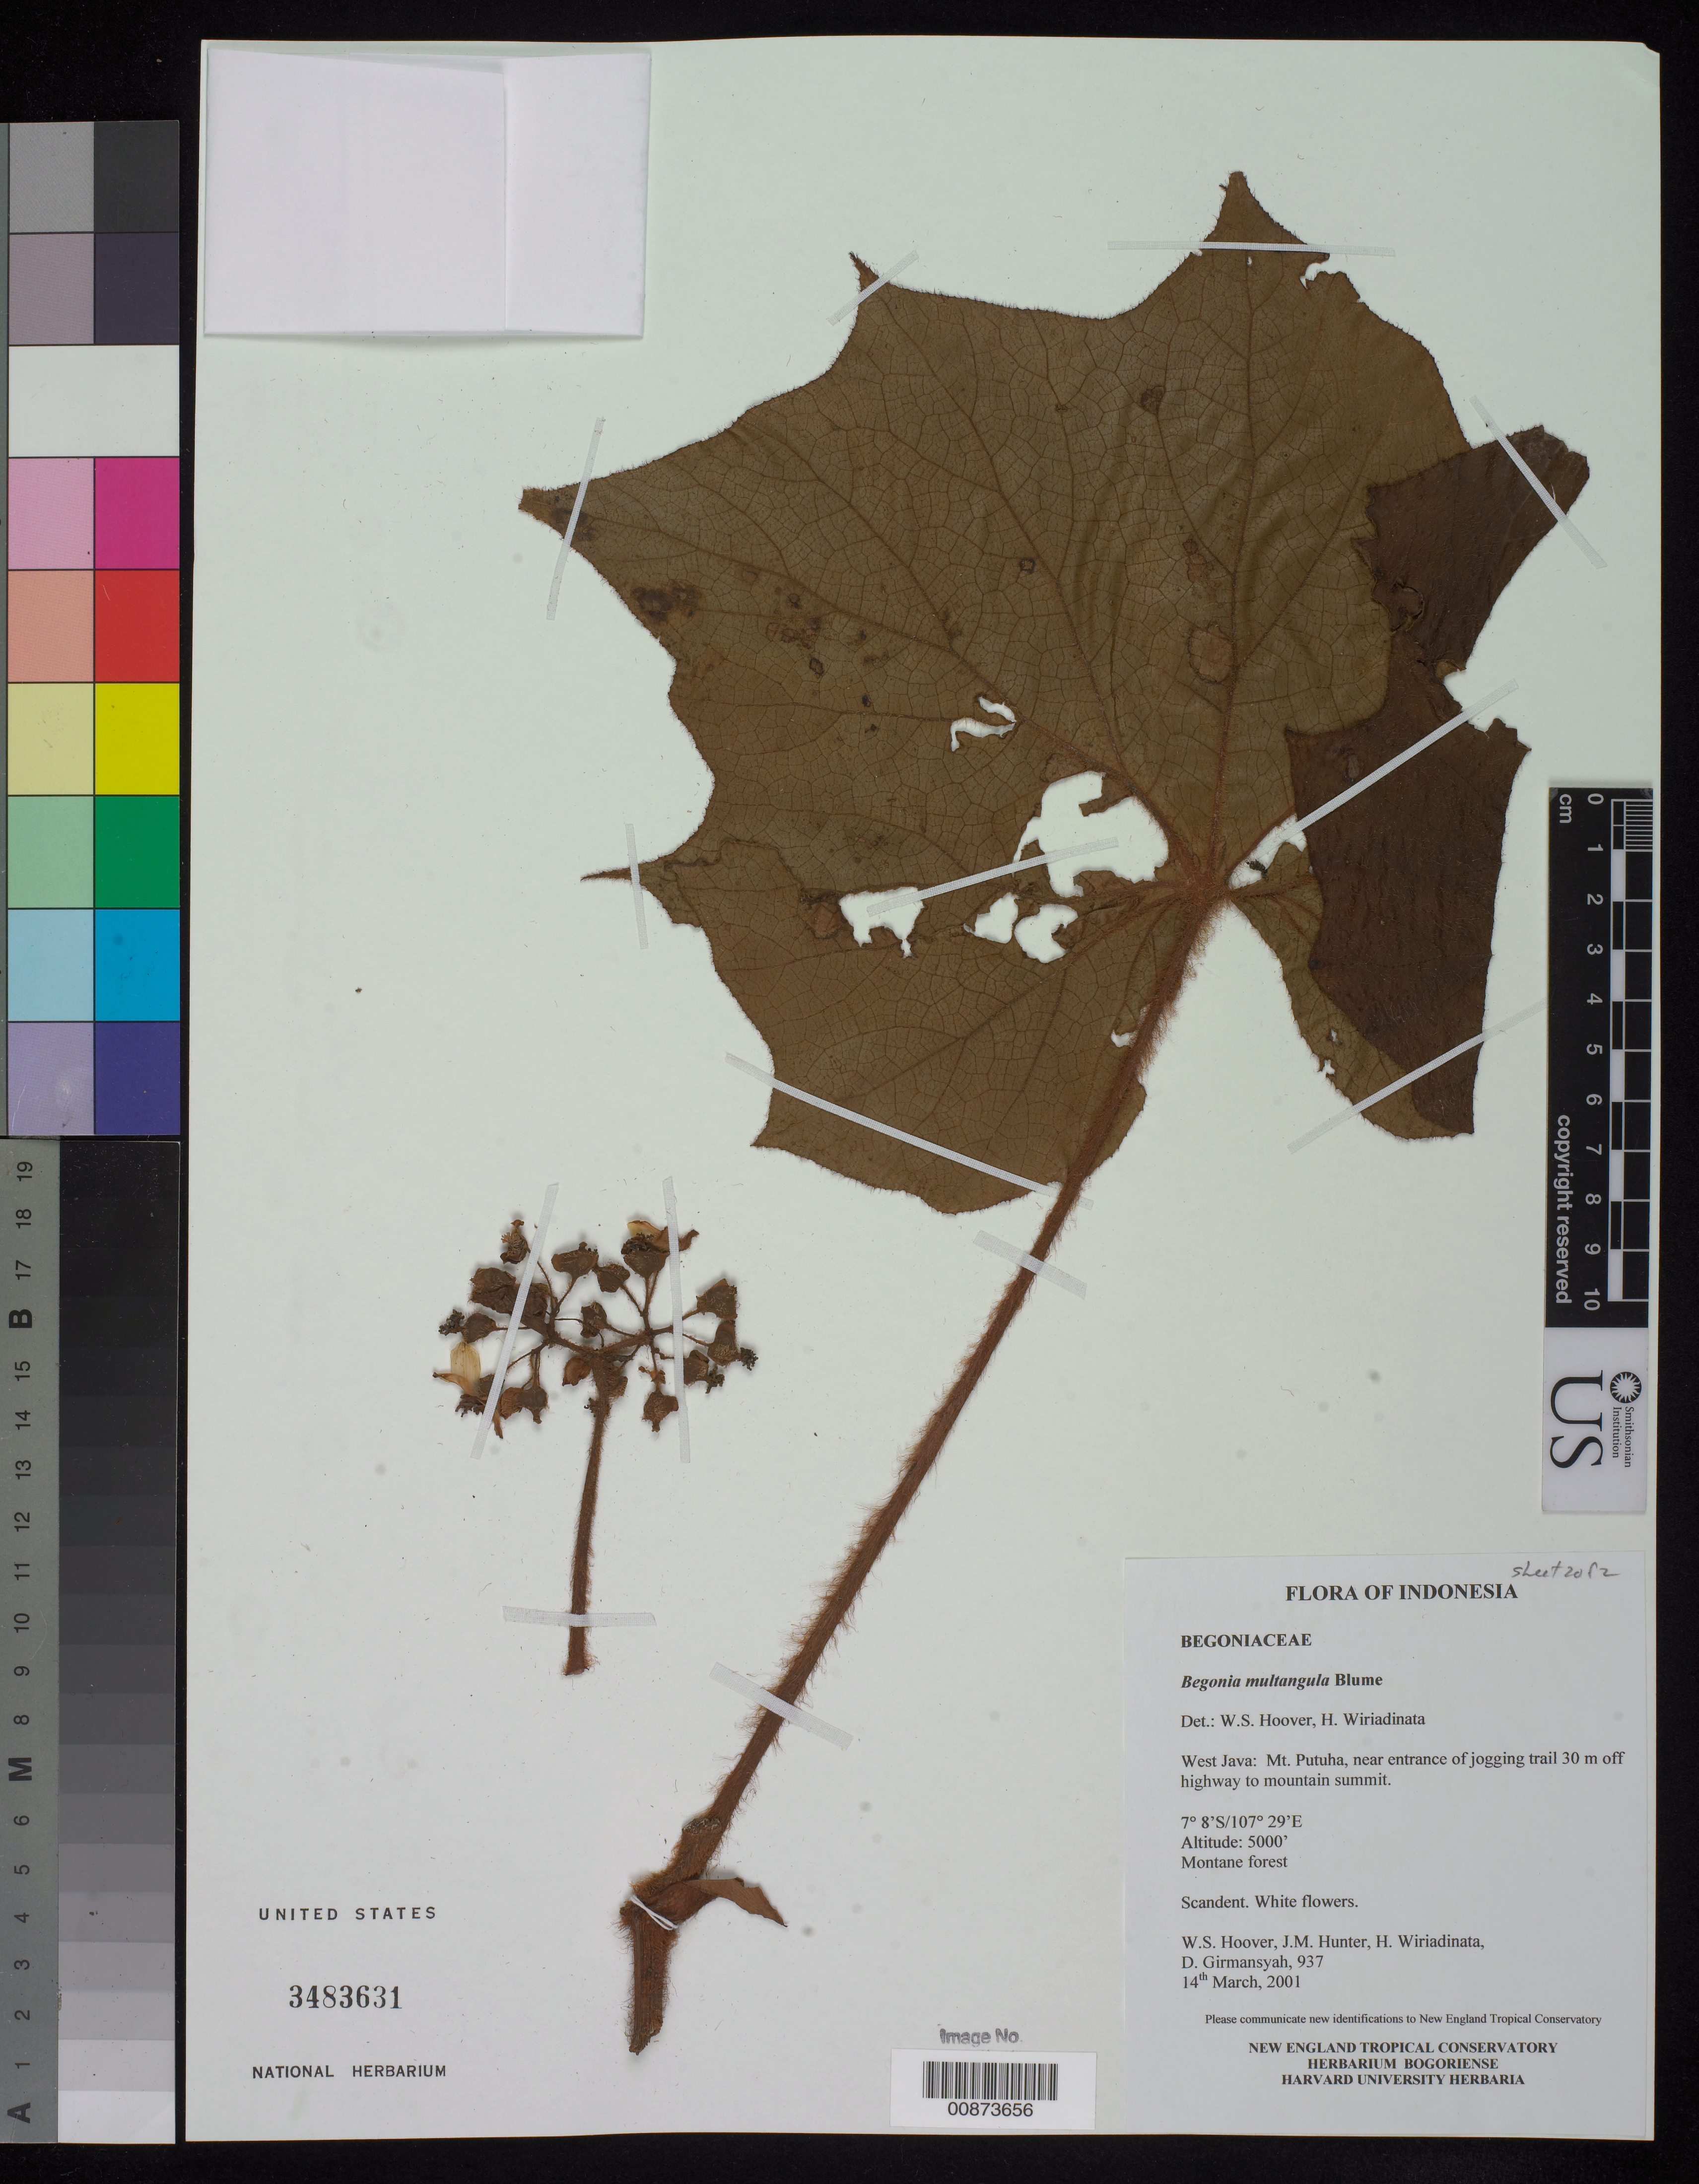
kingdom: Plantae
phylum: Tracheophyta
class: Magnoliopsida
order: Cucurbitales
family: Begoniaceae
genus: Begonia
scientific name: Begonia multangula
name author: Blume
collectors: W. S. Hoover, J. Hunter, H. Wiriadinata & D. Girmansyah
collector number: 937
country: Indonesia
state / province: Java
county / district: Jawa Barat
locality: Mt. Putuha.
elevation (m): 1524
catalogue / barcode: US 3483631